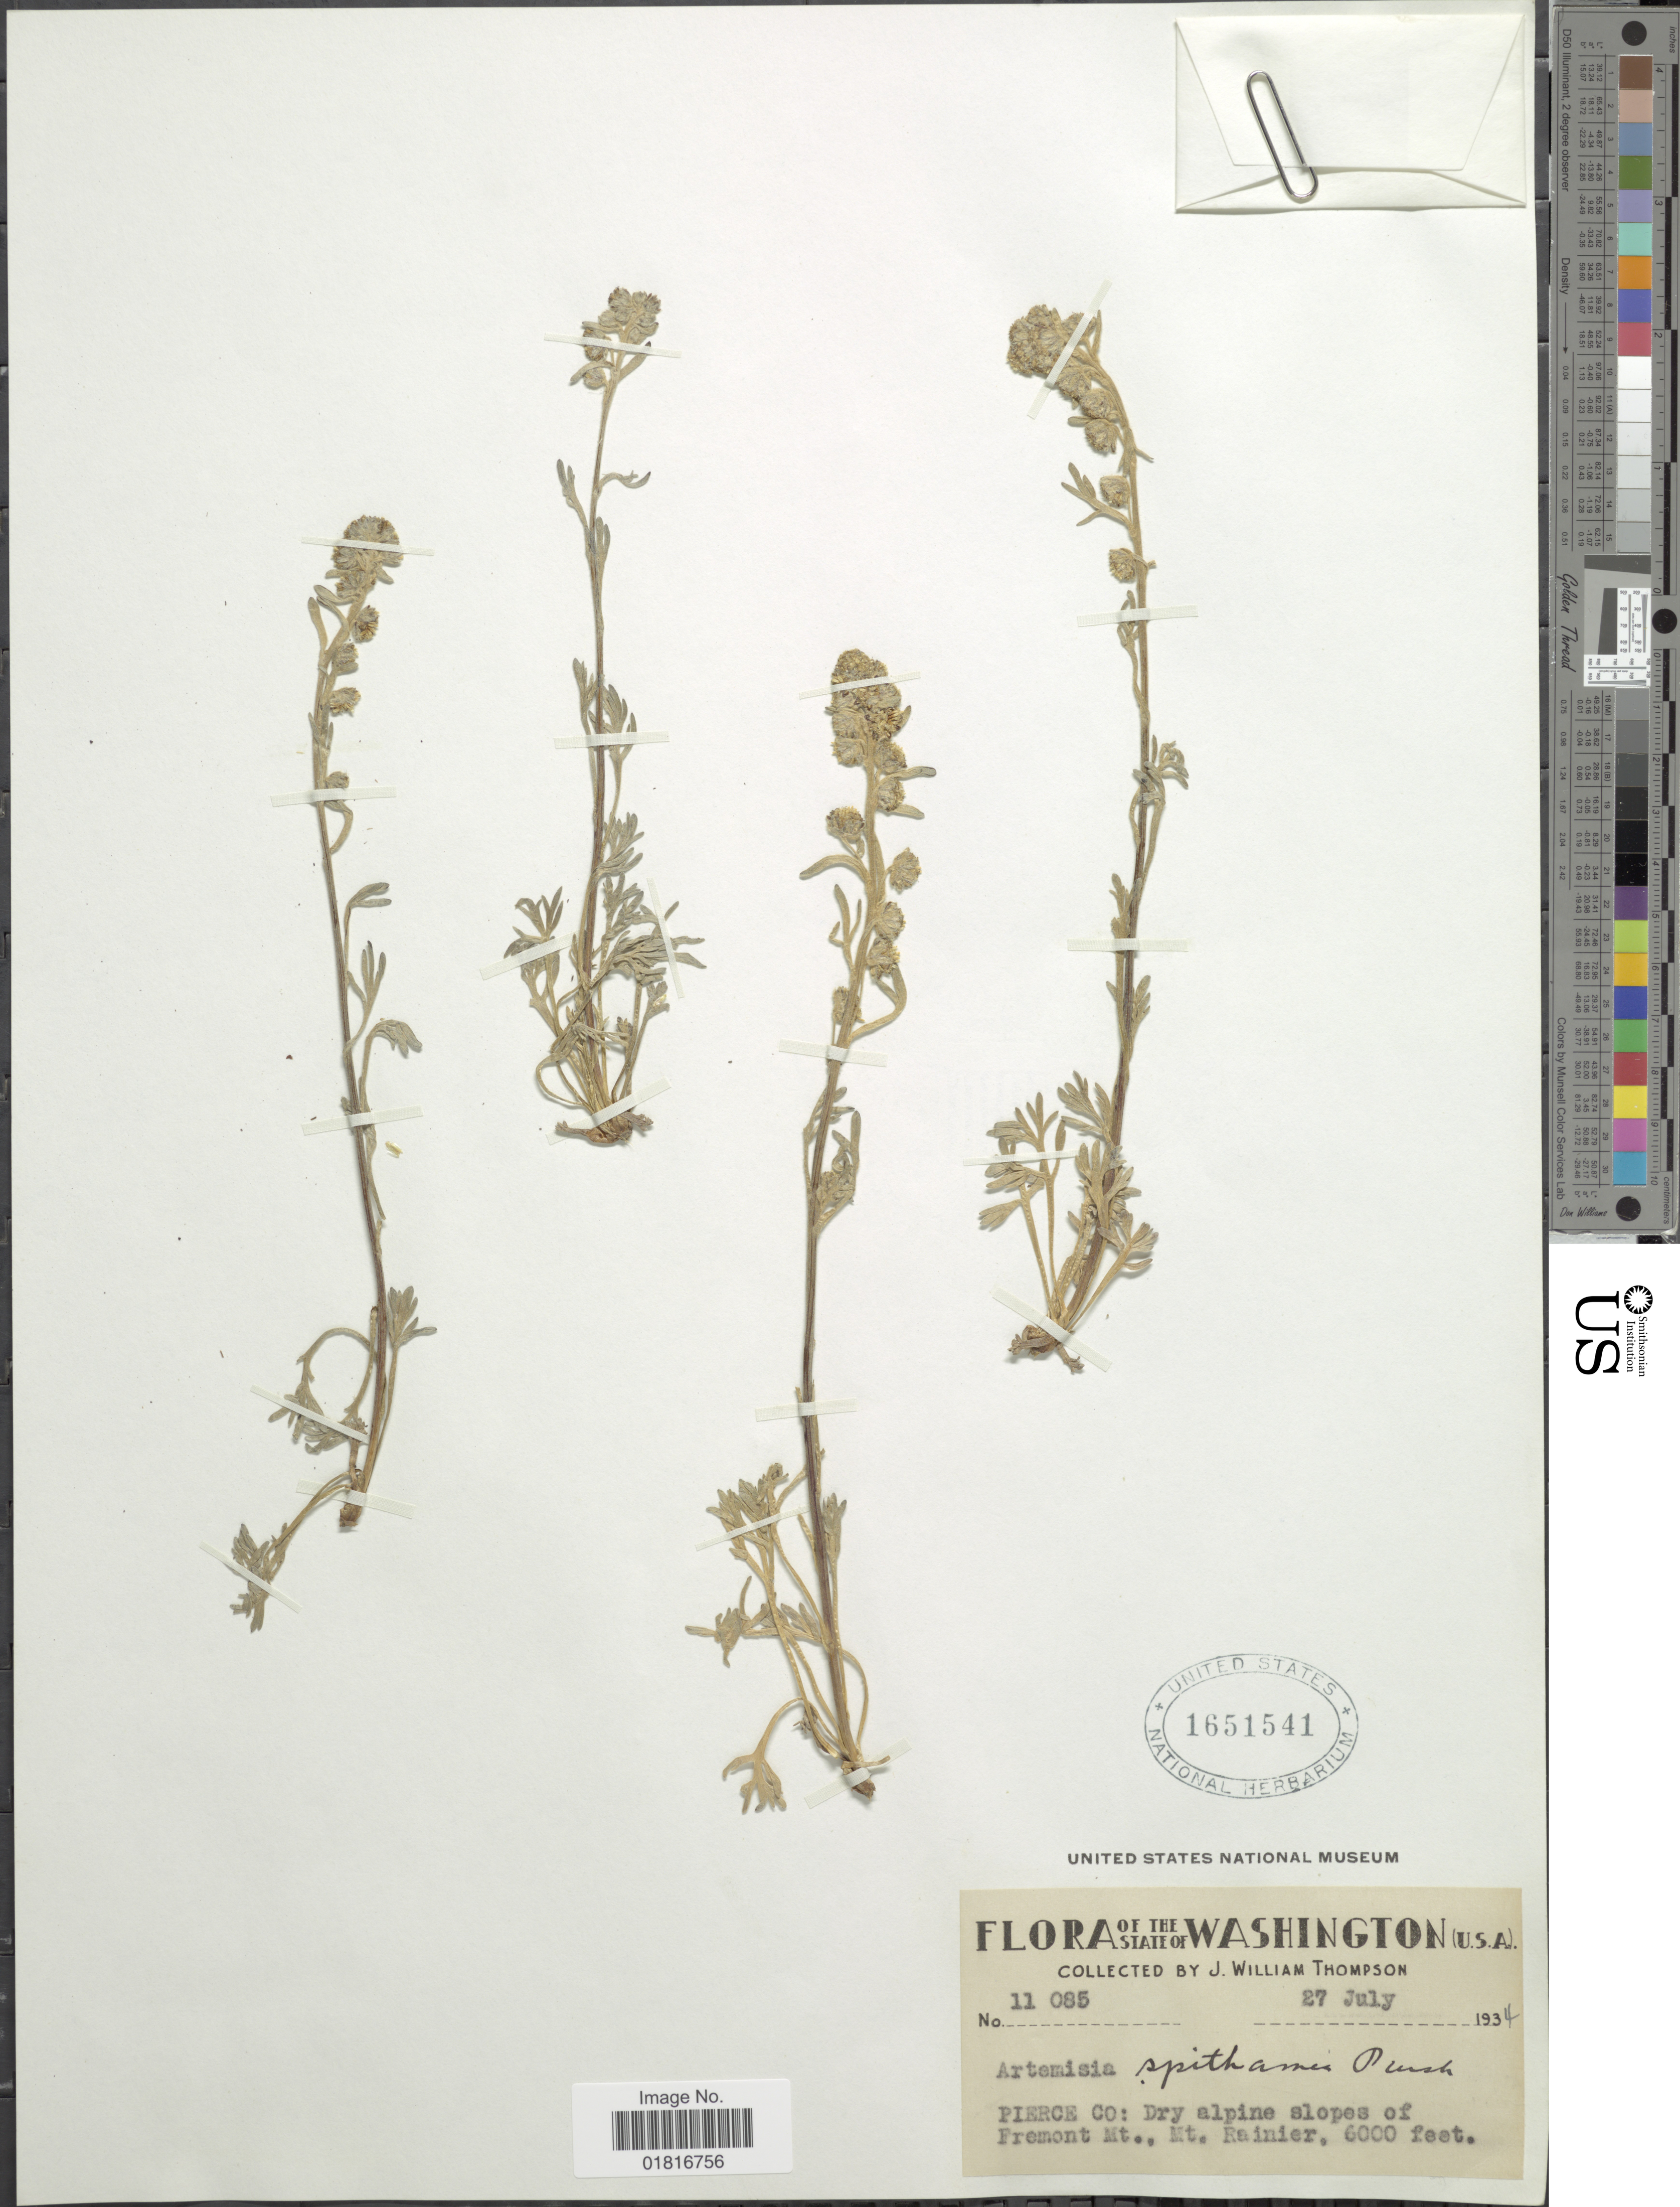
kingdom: Plantae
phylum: Tracheophyta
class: Magnoliopsida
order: Asterales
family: Asteraceae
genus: Artemisia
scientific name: Artemisia spithamaea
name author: Pursh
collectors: J. W. Thompson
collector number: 11085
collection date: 1934-07-27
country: United States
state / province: Washington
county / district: Pierce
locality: Pierce Co: Dry alpine slopes of Fremont Mt., Mt Rainier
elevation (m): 1829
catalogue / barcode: US 1651541